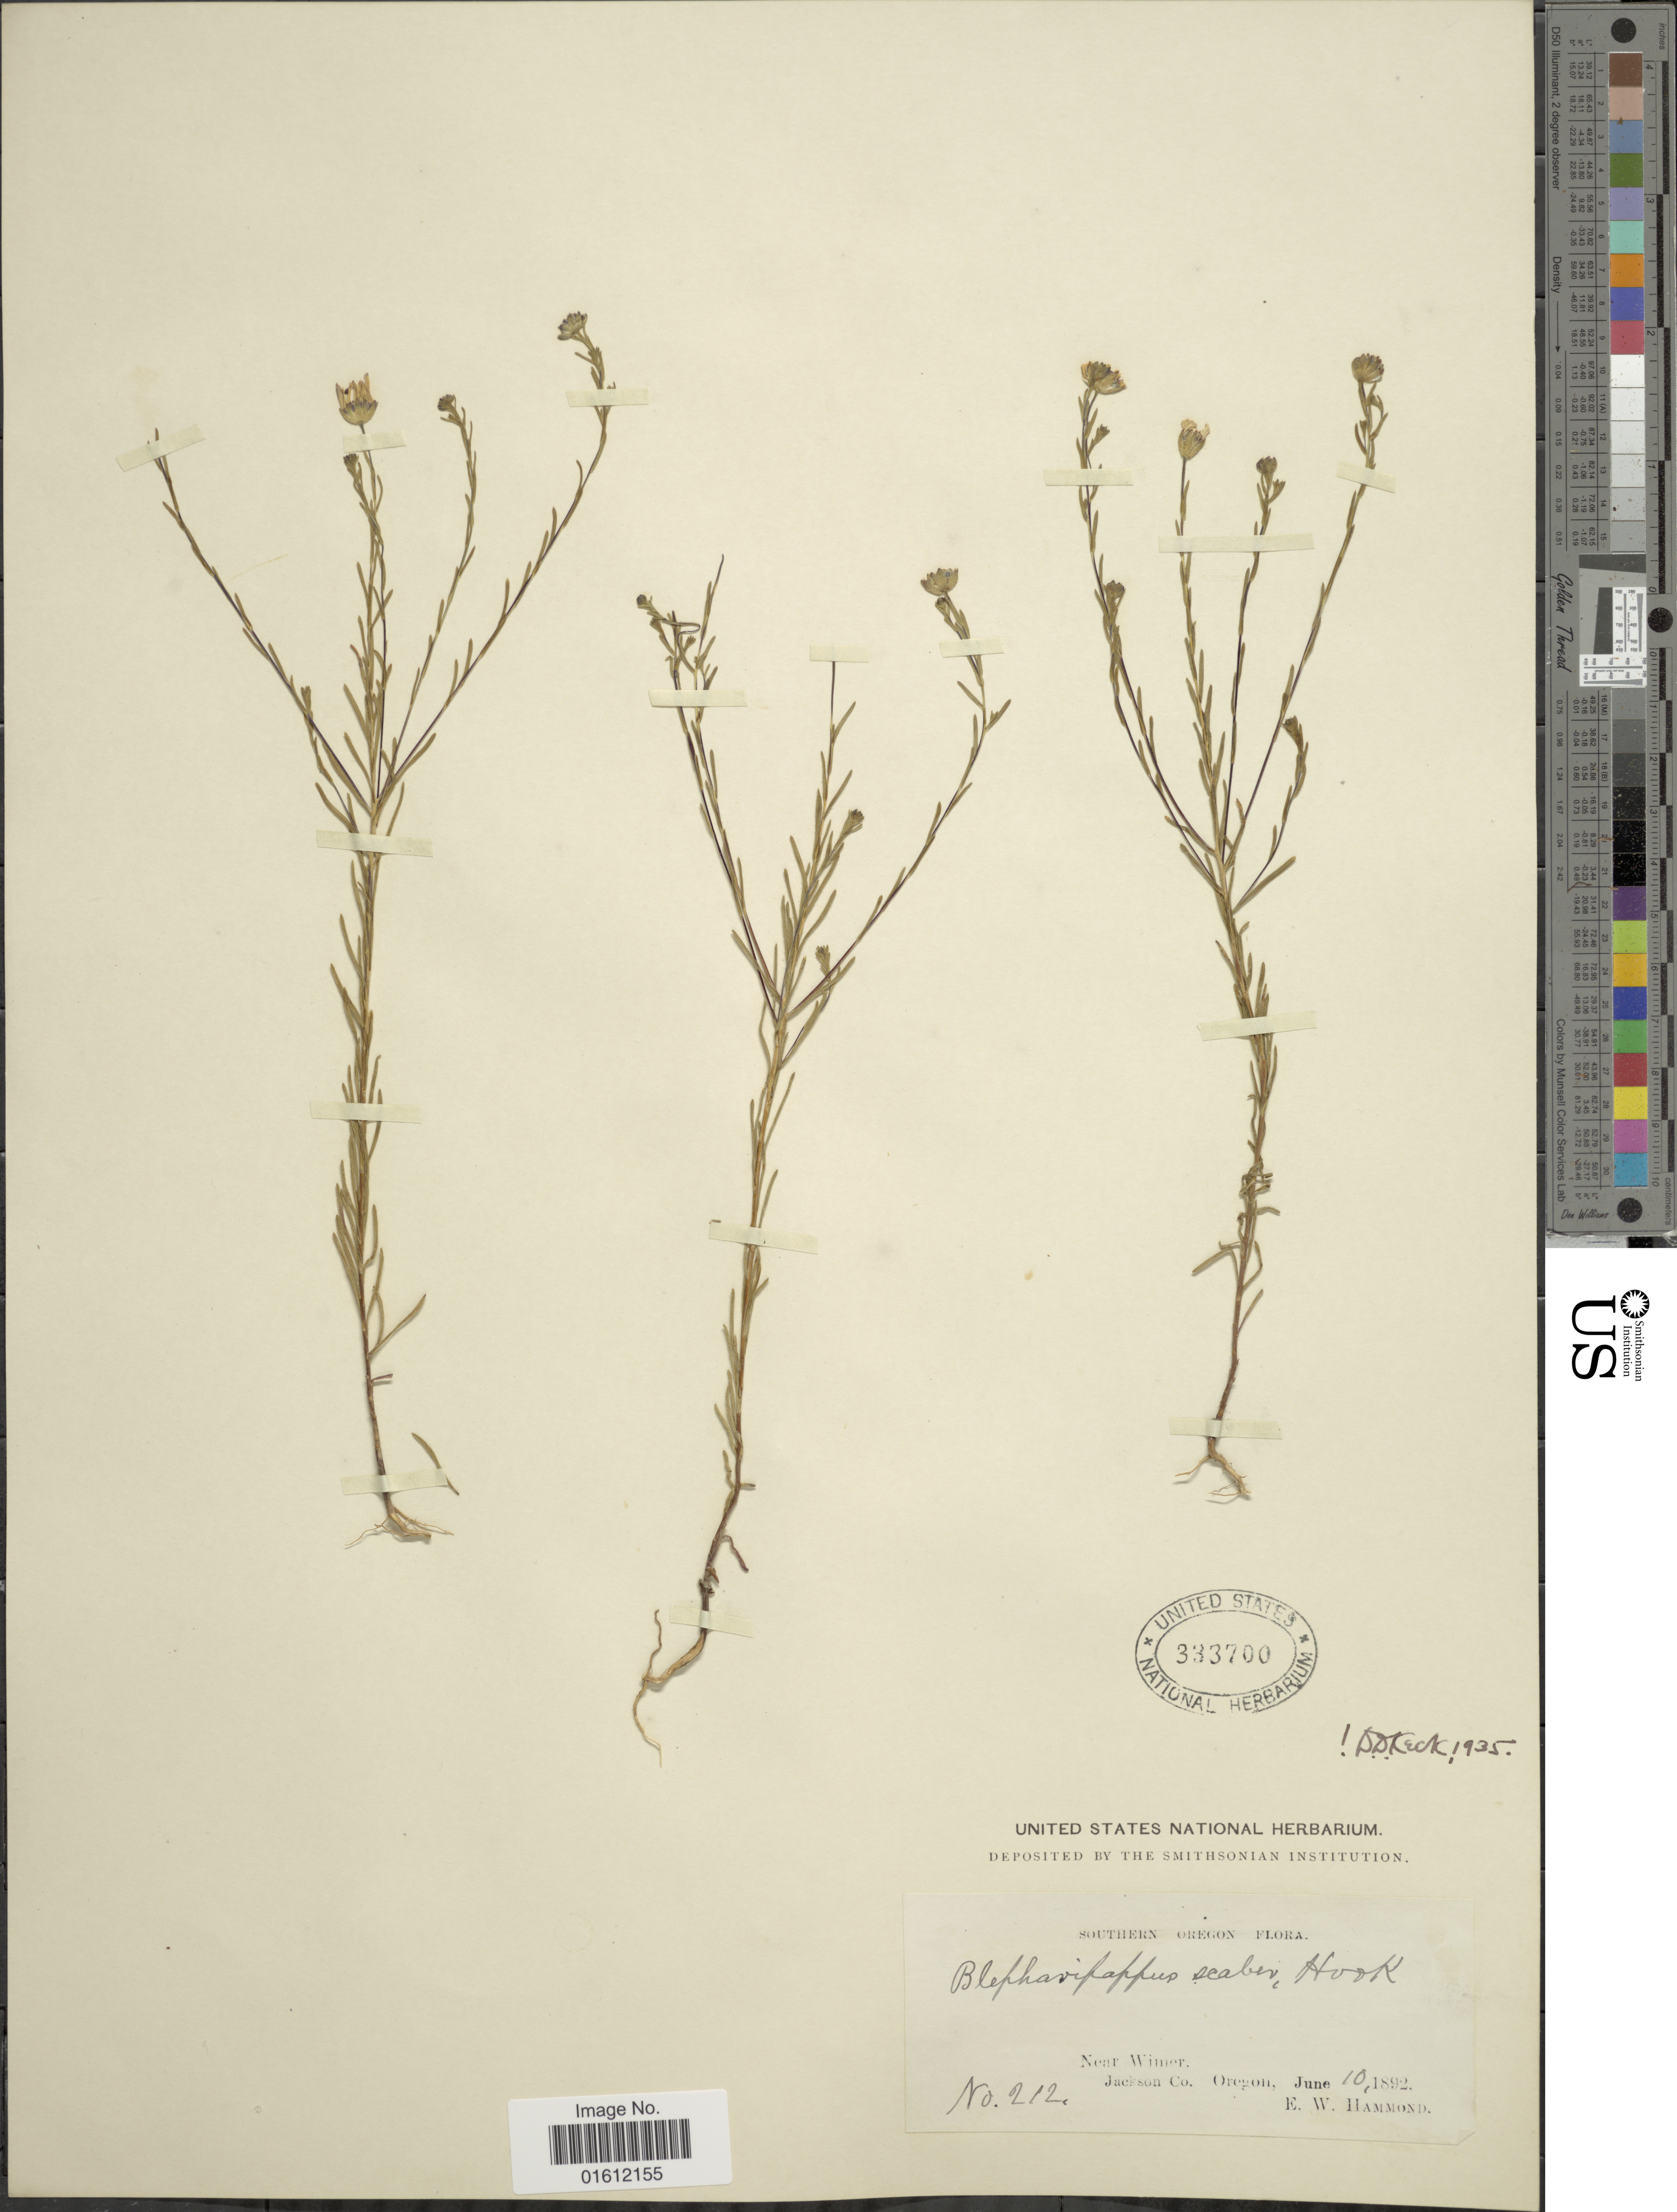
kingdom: Plantae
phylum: Tracheophyta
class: Magnoliopsida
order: Asterales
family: Asteraceae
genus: Blepharipappus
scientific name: Blepharipappus scaber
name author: Hook.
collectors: E. Hammond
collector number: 212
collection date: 1892-06-10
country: United States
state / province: Oregon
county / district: Jackson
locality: Near Winner, jackson Co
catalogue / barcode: US 333700